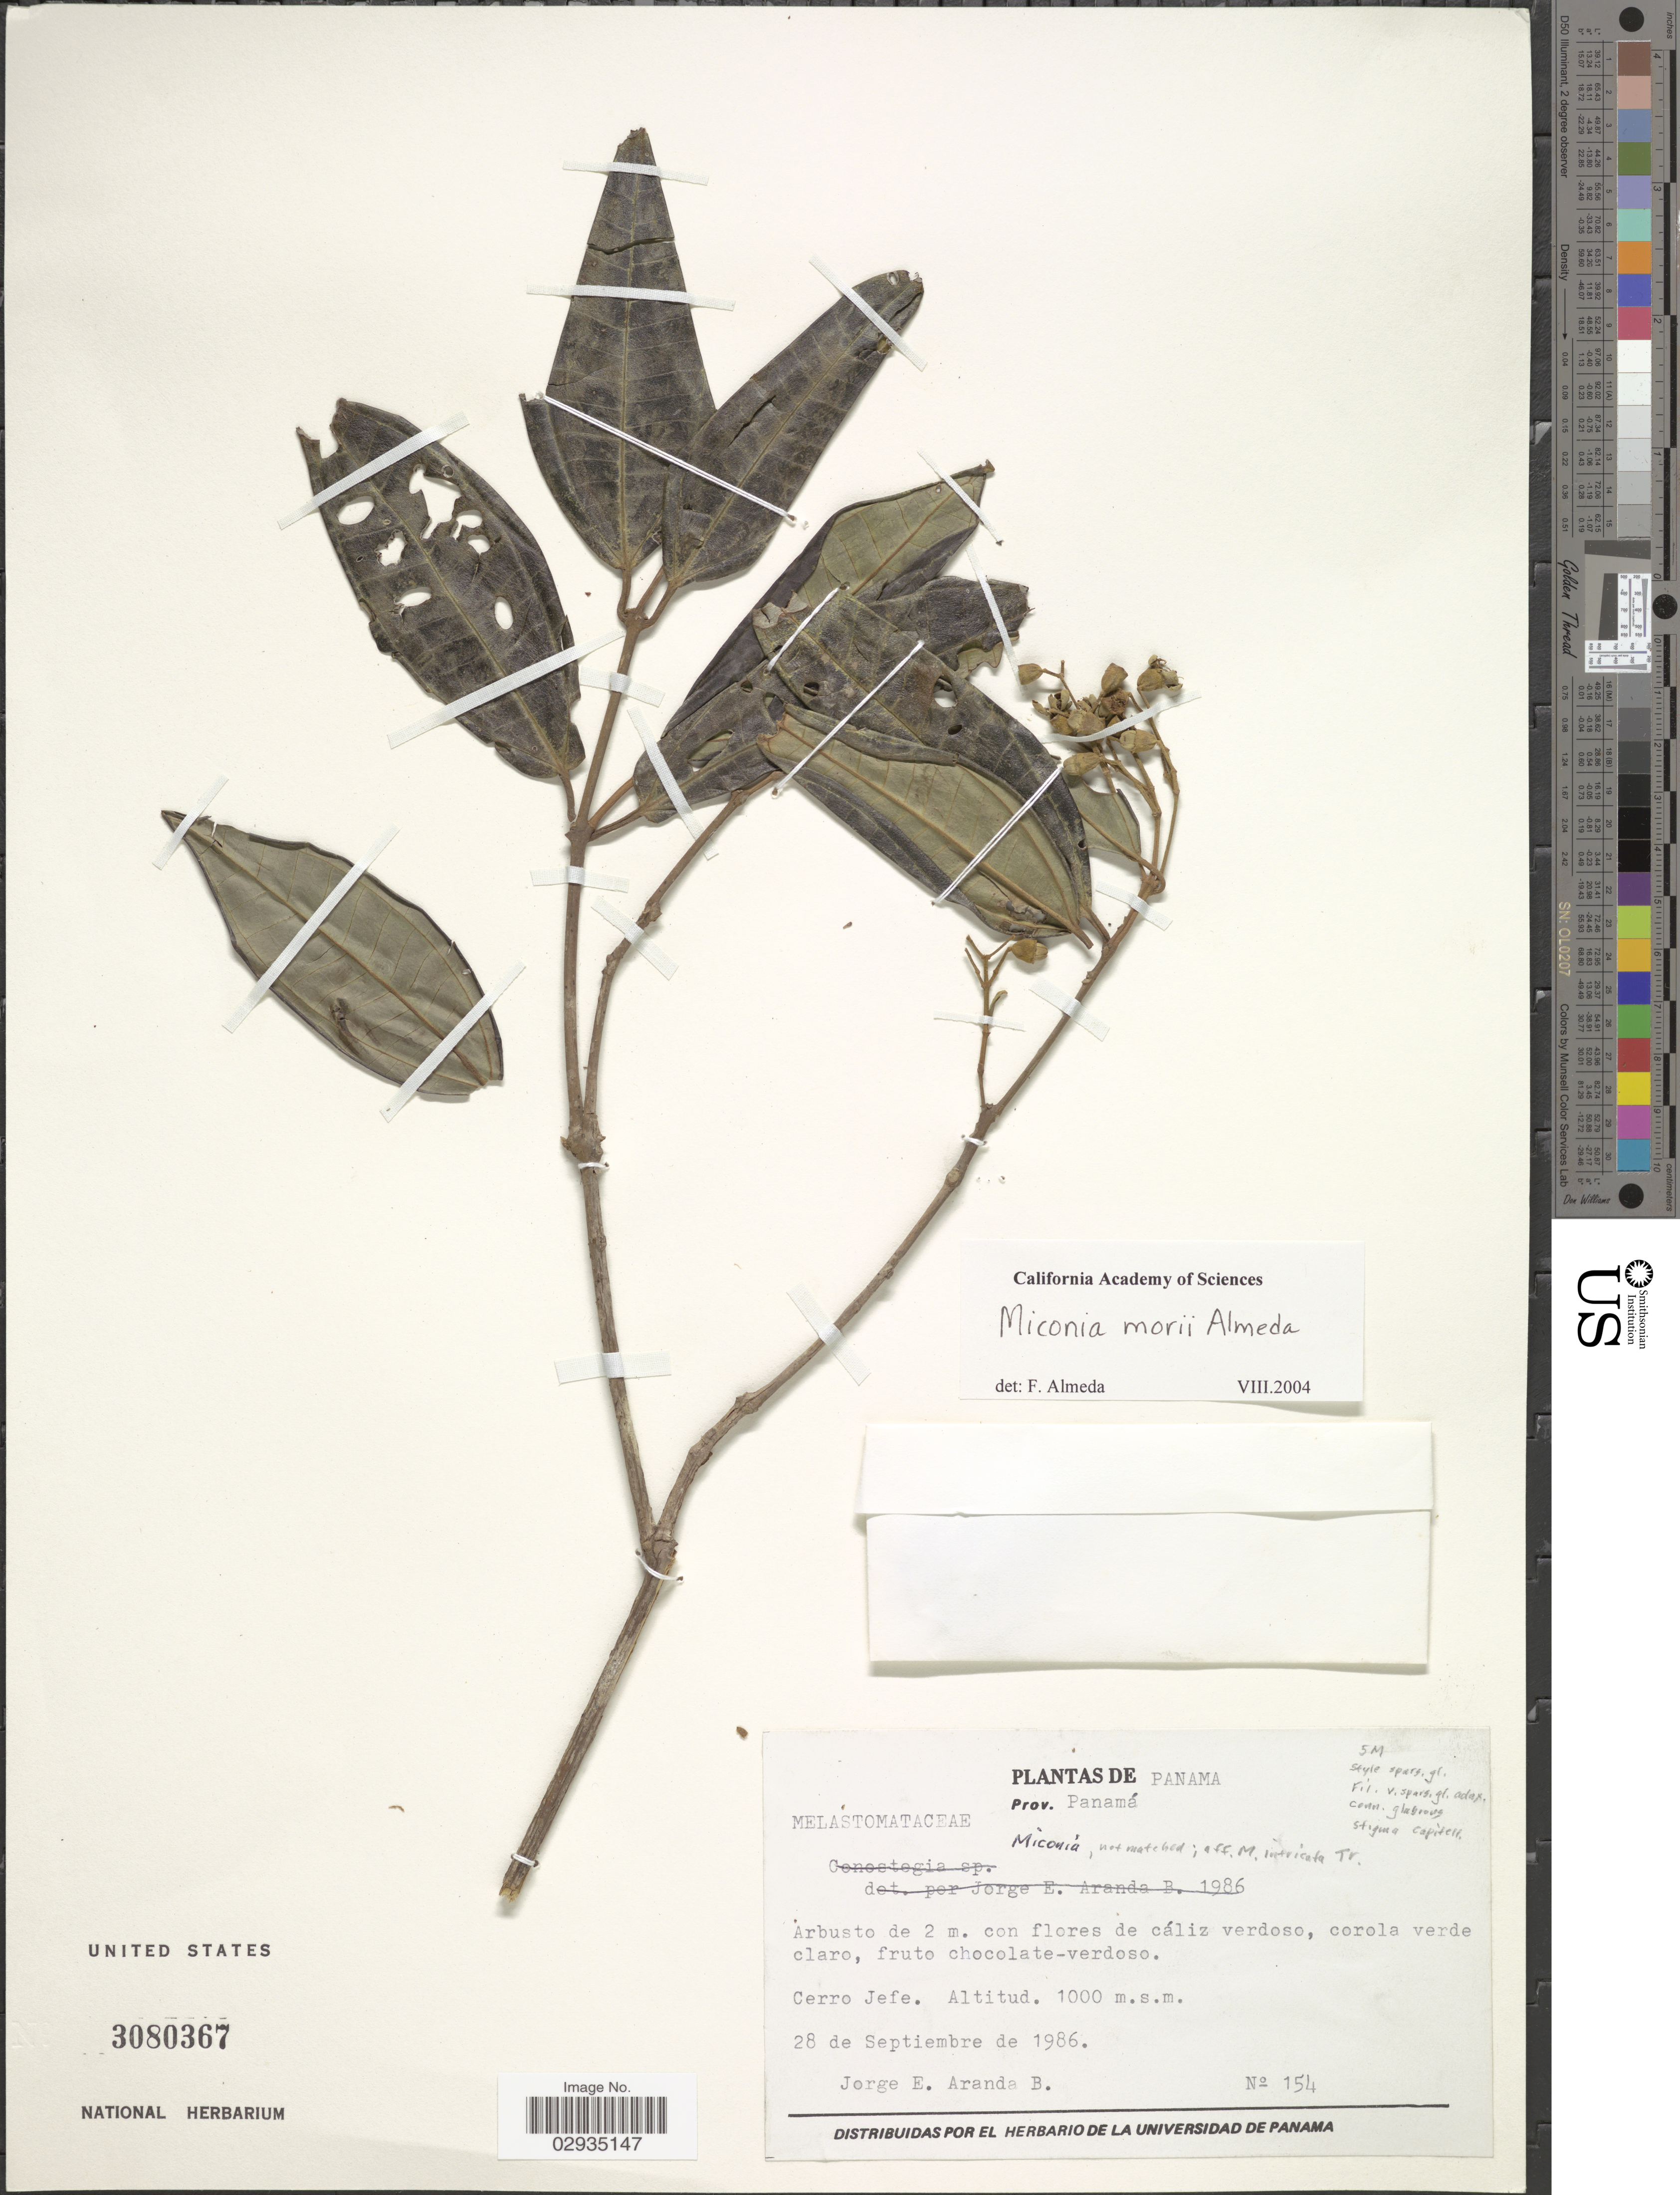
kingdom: Plantae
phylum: Tracheophyta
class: Magnoliopsida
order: Myrtales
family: Melastomataceae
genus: Miconia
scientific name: Miconia morii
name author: Almeda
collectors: J. Aranda B.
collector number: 154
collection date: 1986-09-28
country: Panama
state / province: Panamá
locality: Cerro Jefe.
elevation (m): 1000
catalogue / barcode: US 3080367